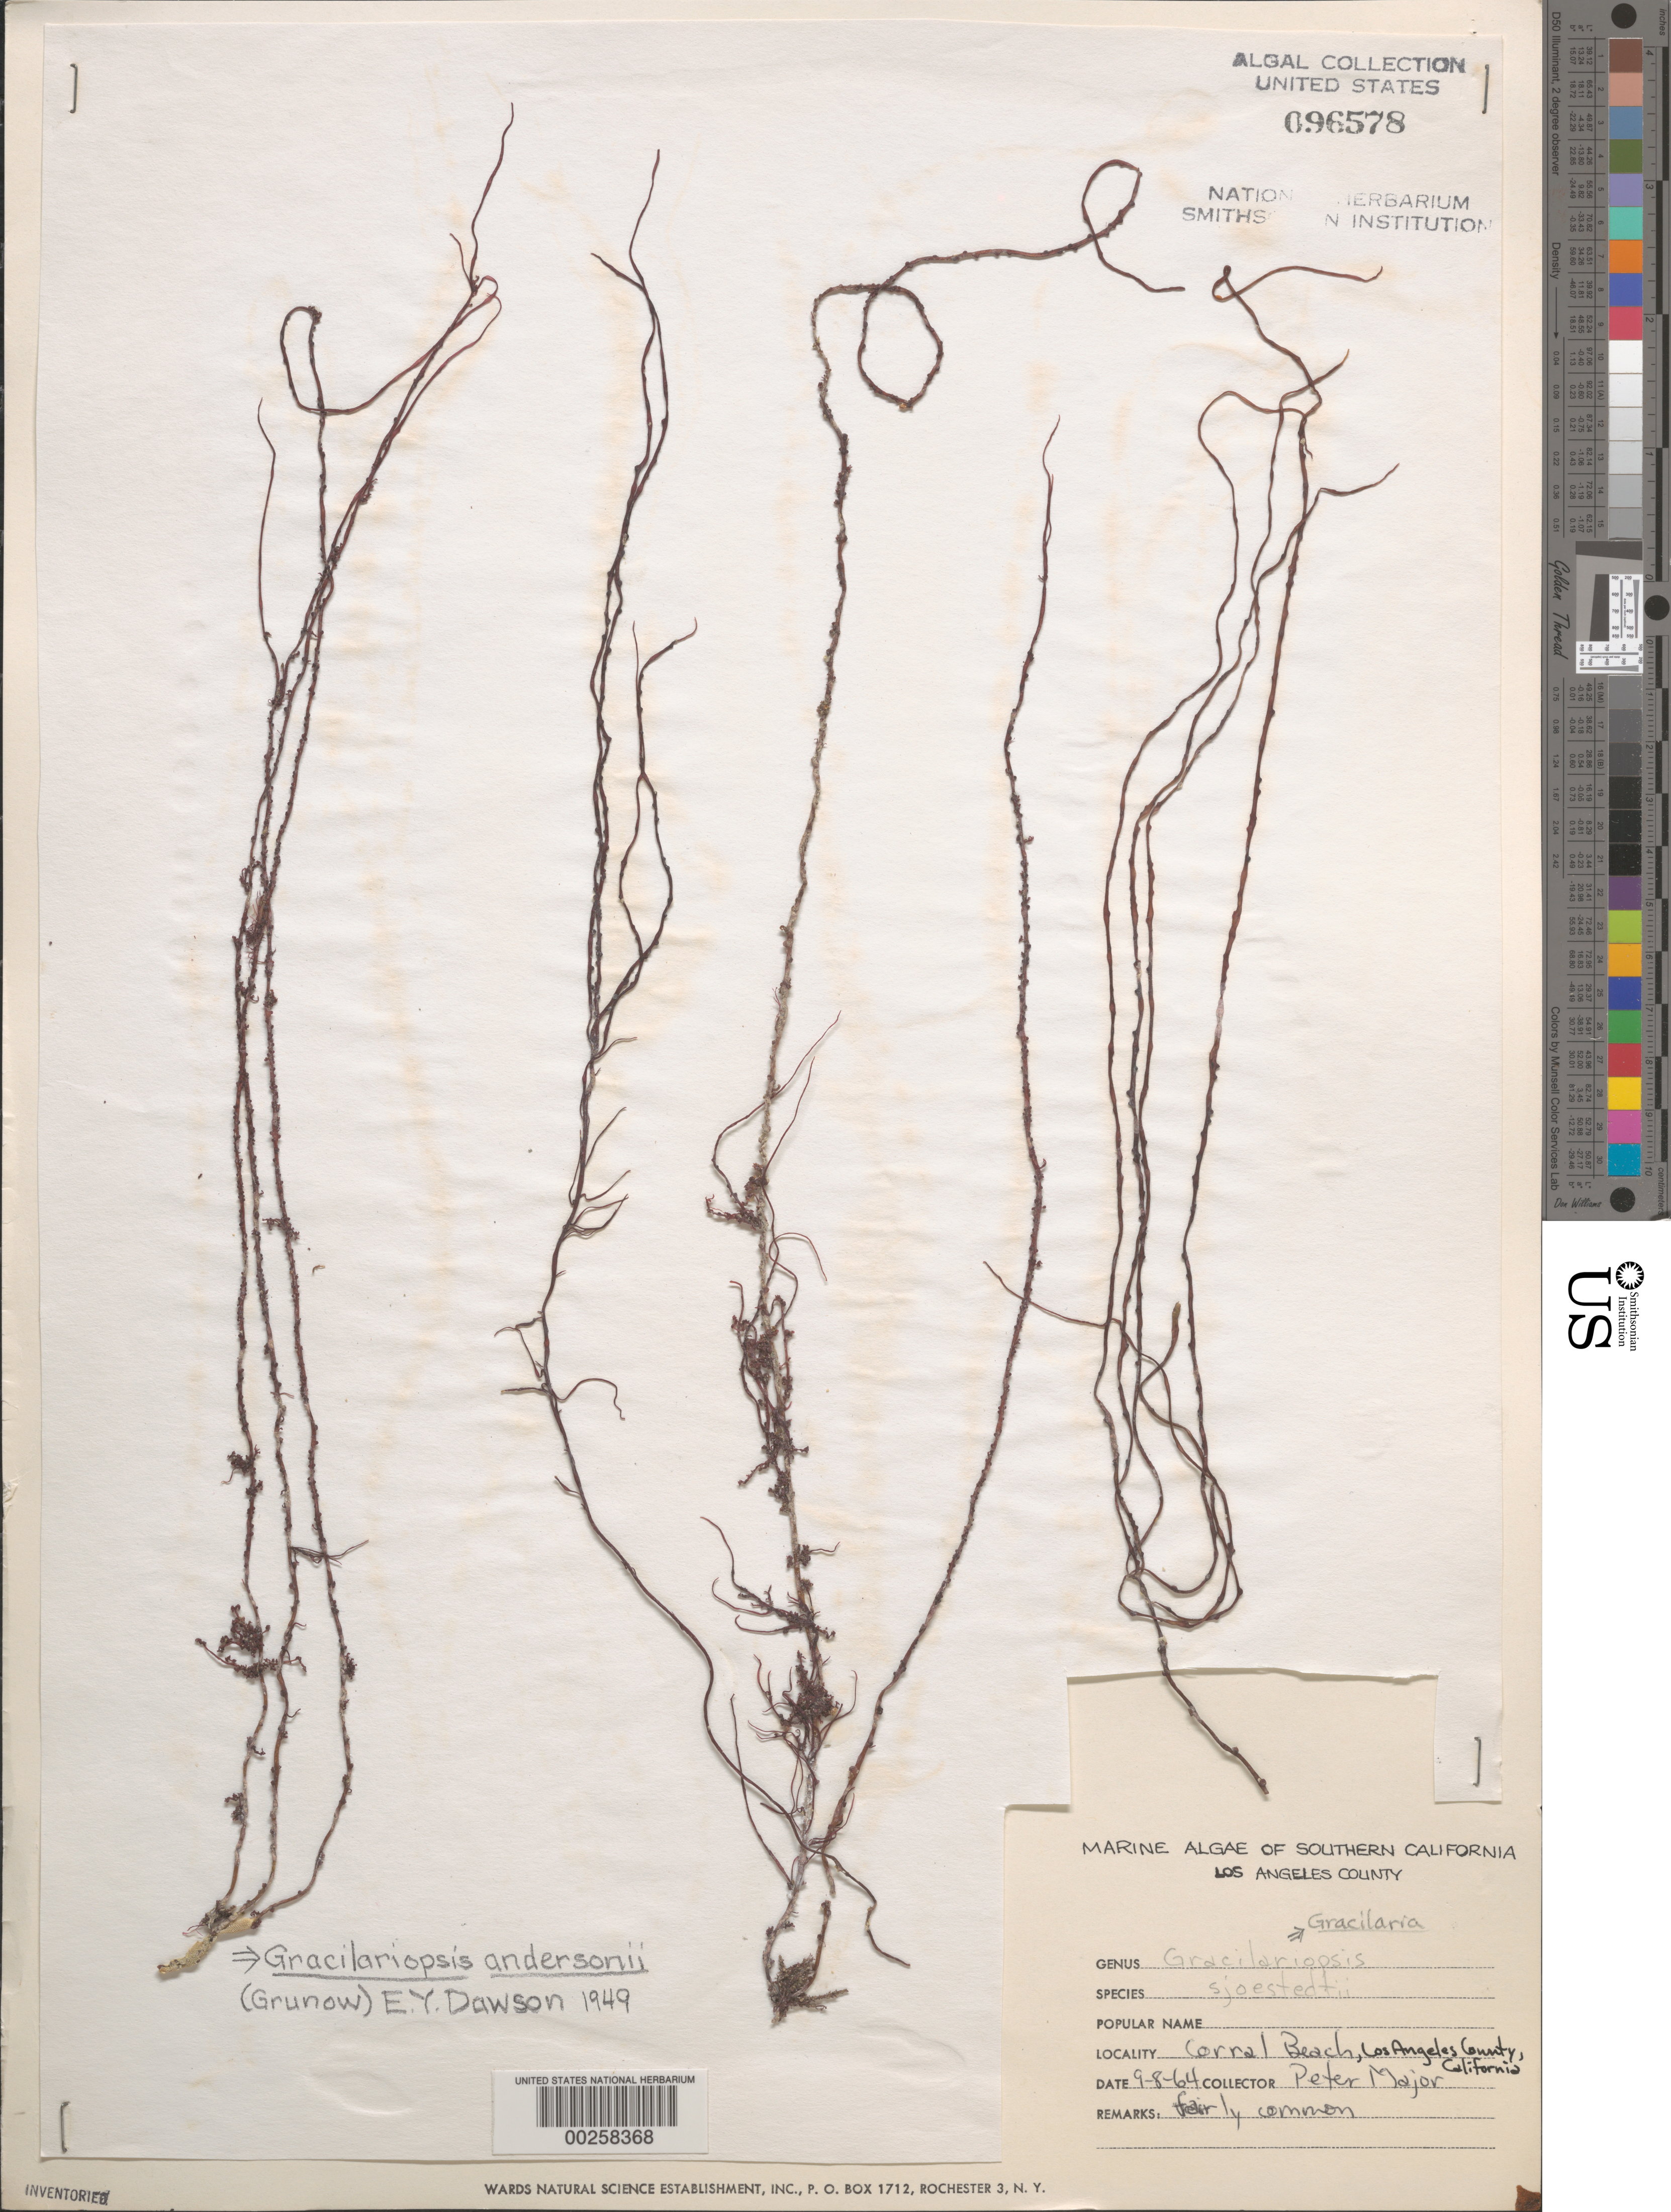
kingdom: Plantae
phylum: Rhodophyta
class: Florideophyceae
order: Gracilariales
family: Gracilariaceae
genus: Gracilariopsis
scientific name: Gracilariopsis andersonii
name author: (Grunow) E.Y. Dawson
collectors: P. Major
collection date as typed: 08 Sep 1964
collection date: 1964-09-08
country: United States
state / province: California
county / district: Los Angeles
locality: Corral Beach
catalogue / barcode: US 96578